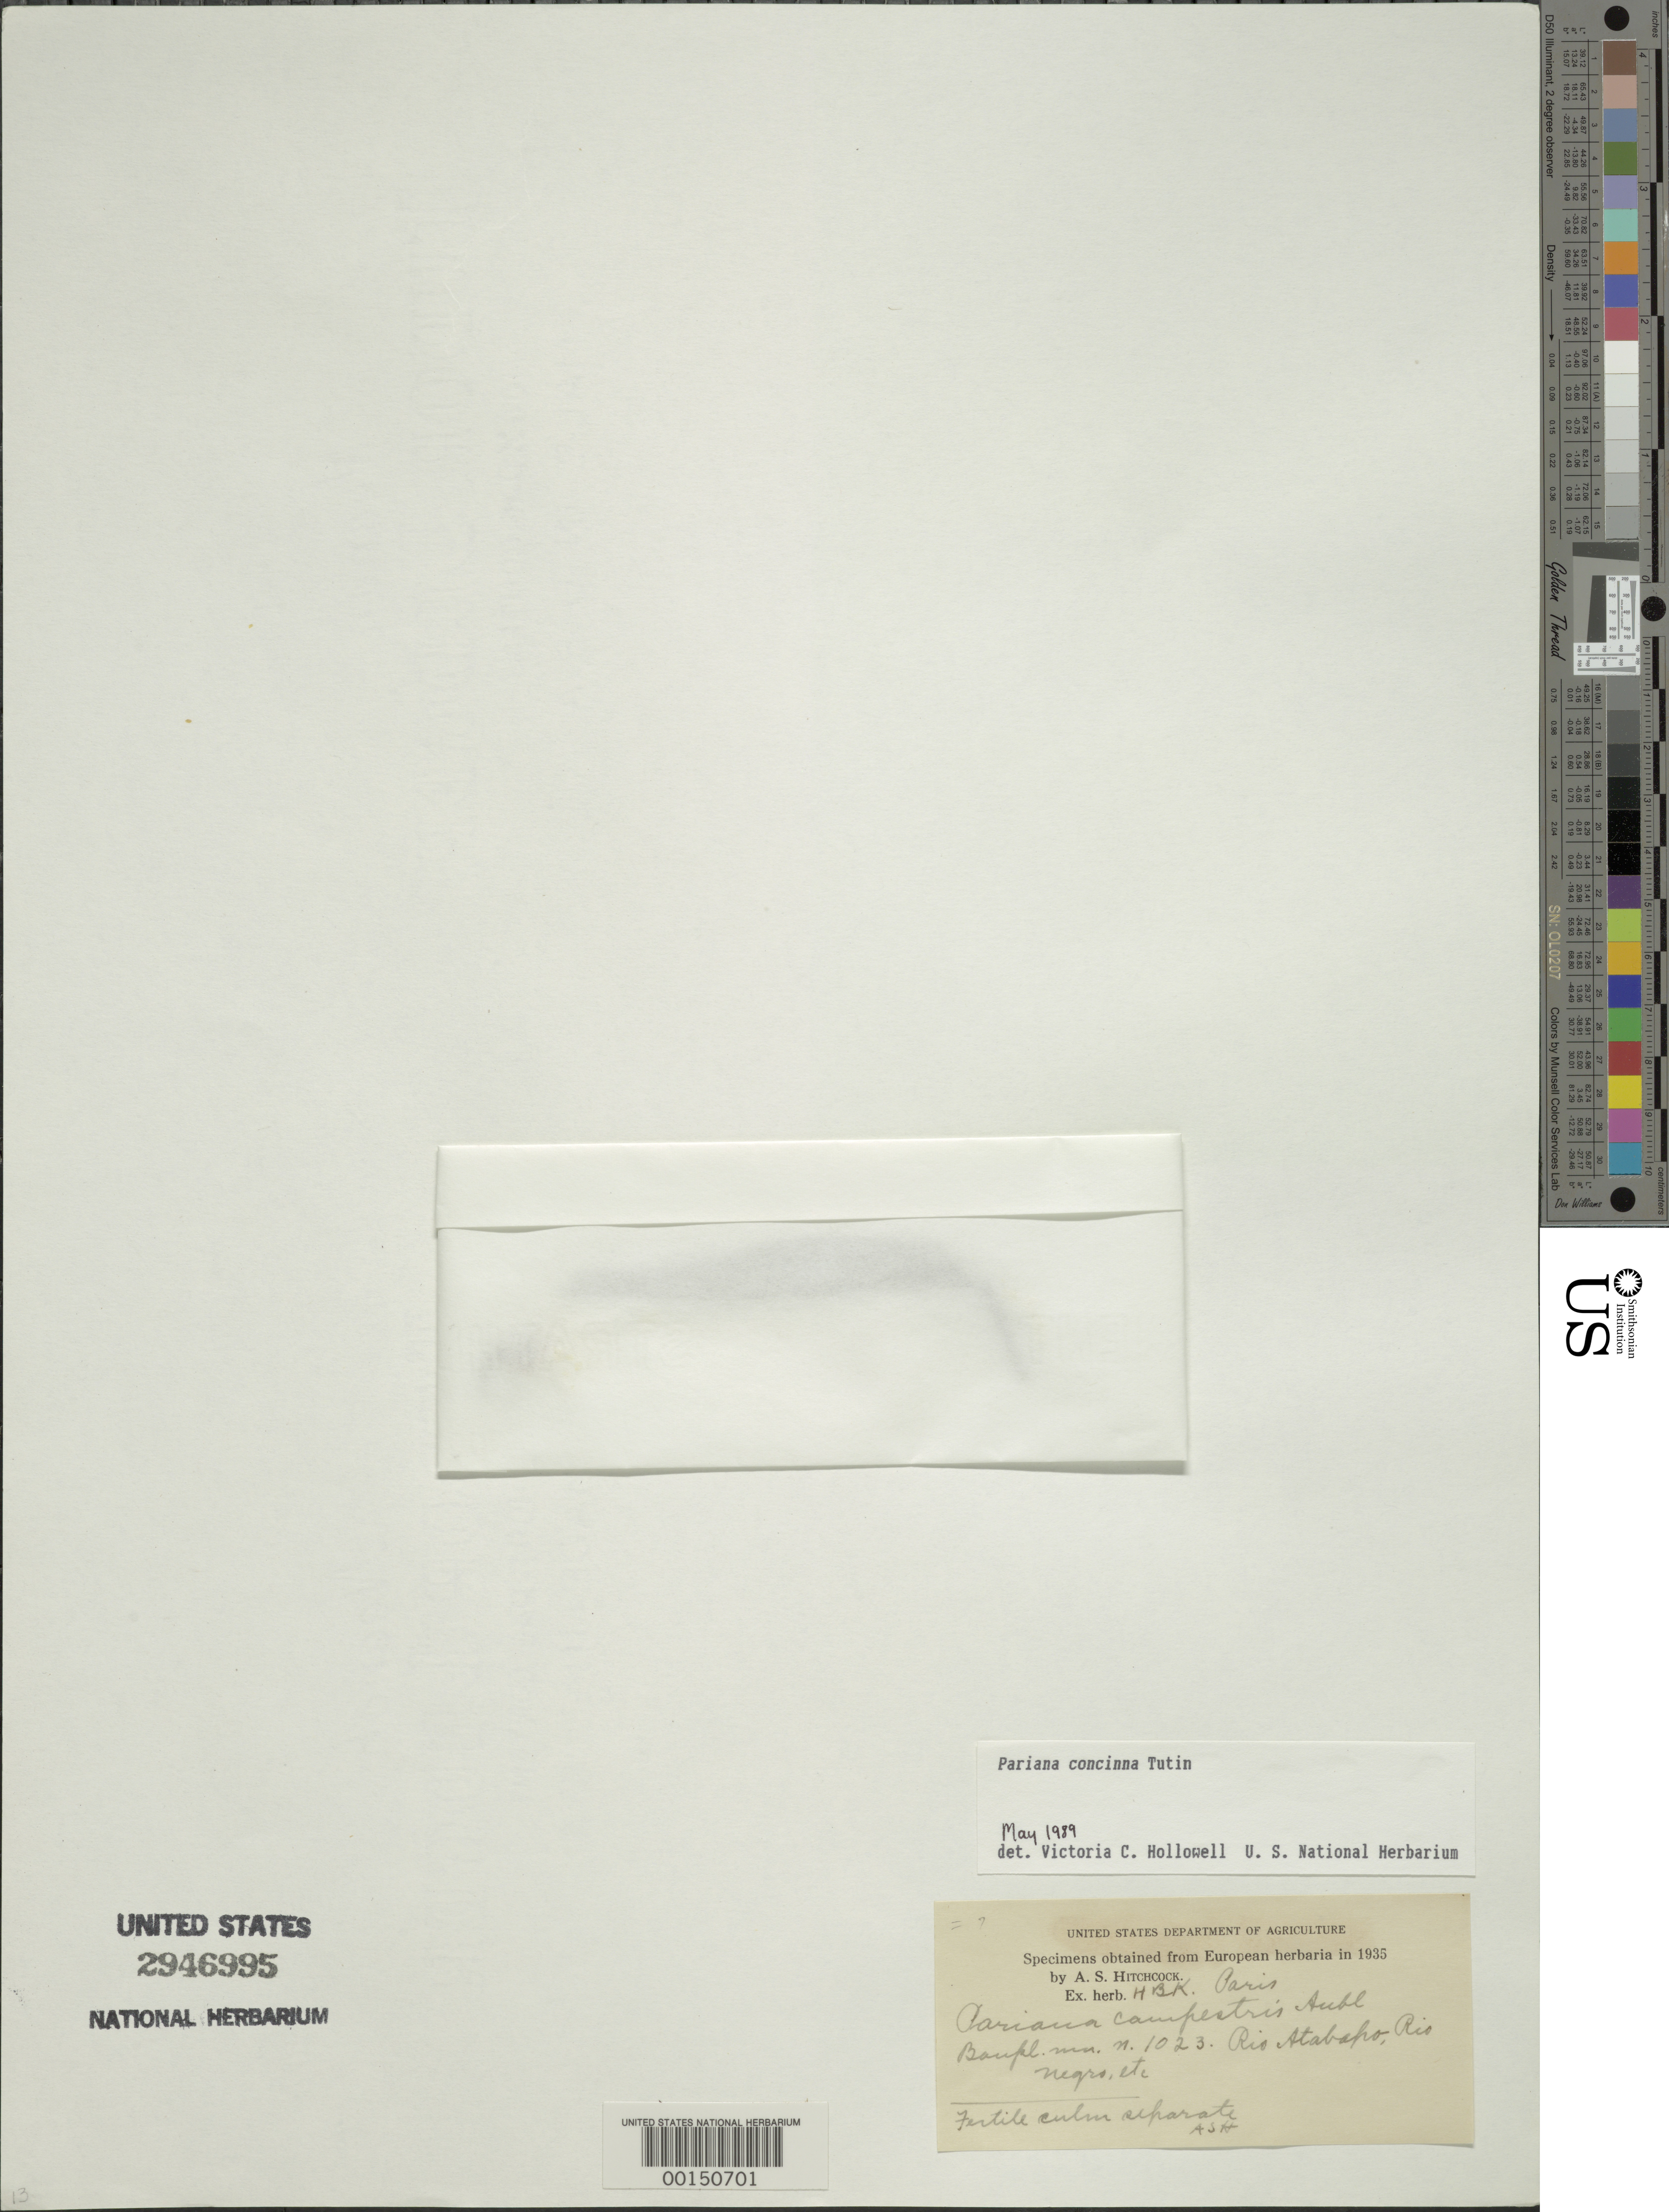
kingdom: Plantae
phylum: Tracheophyta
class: Liliopsida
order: Poales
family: Poaceae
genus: Pariana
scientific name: Pariana concinna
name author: Tutin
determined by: Hollowell, V. C., (USCH)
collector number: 1023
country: Colombia / Venezuela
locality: Rio Atabapo, Rio Negro, etc.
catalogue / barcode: US 2946995